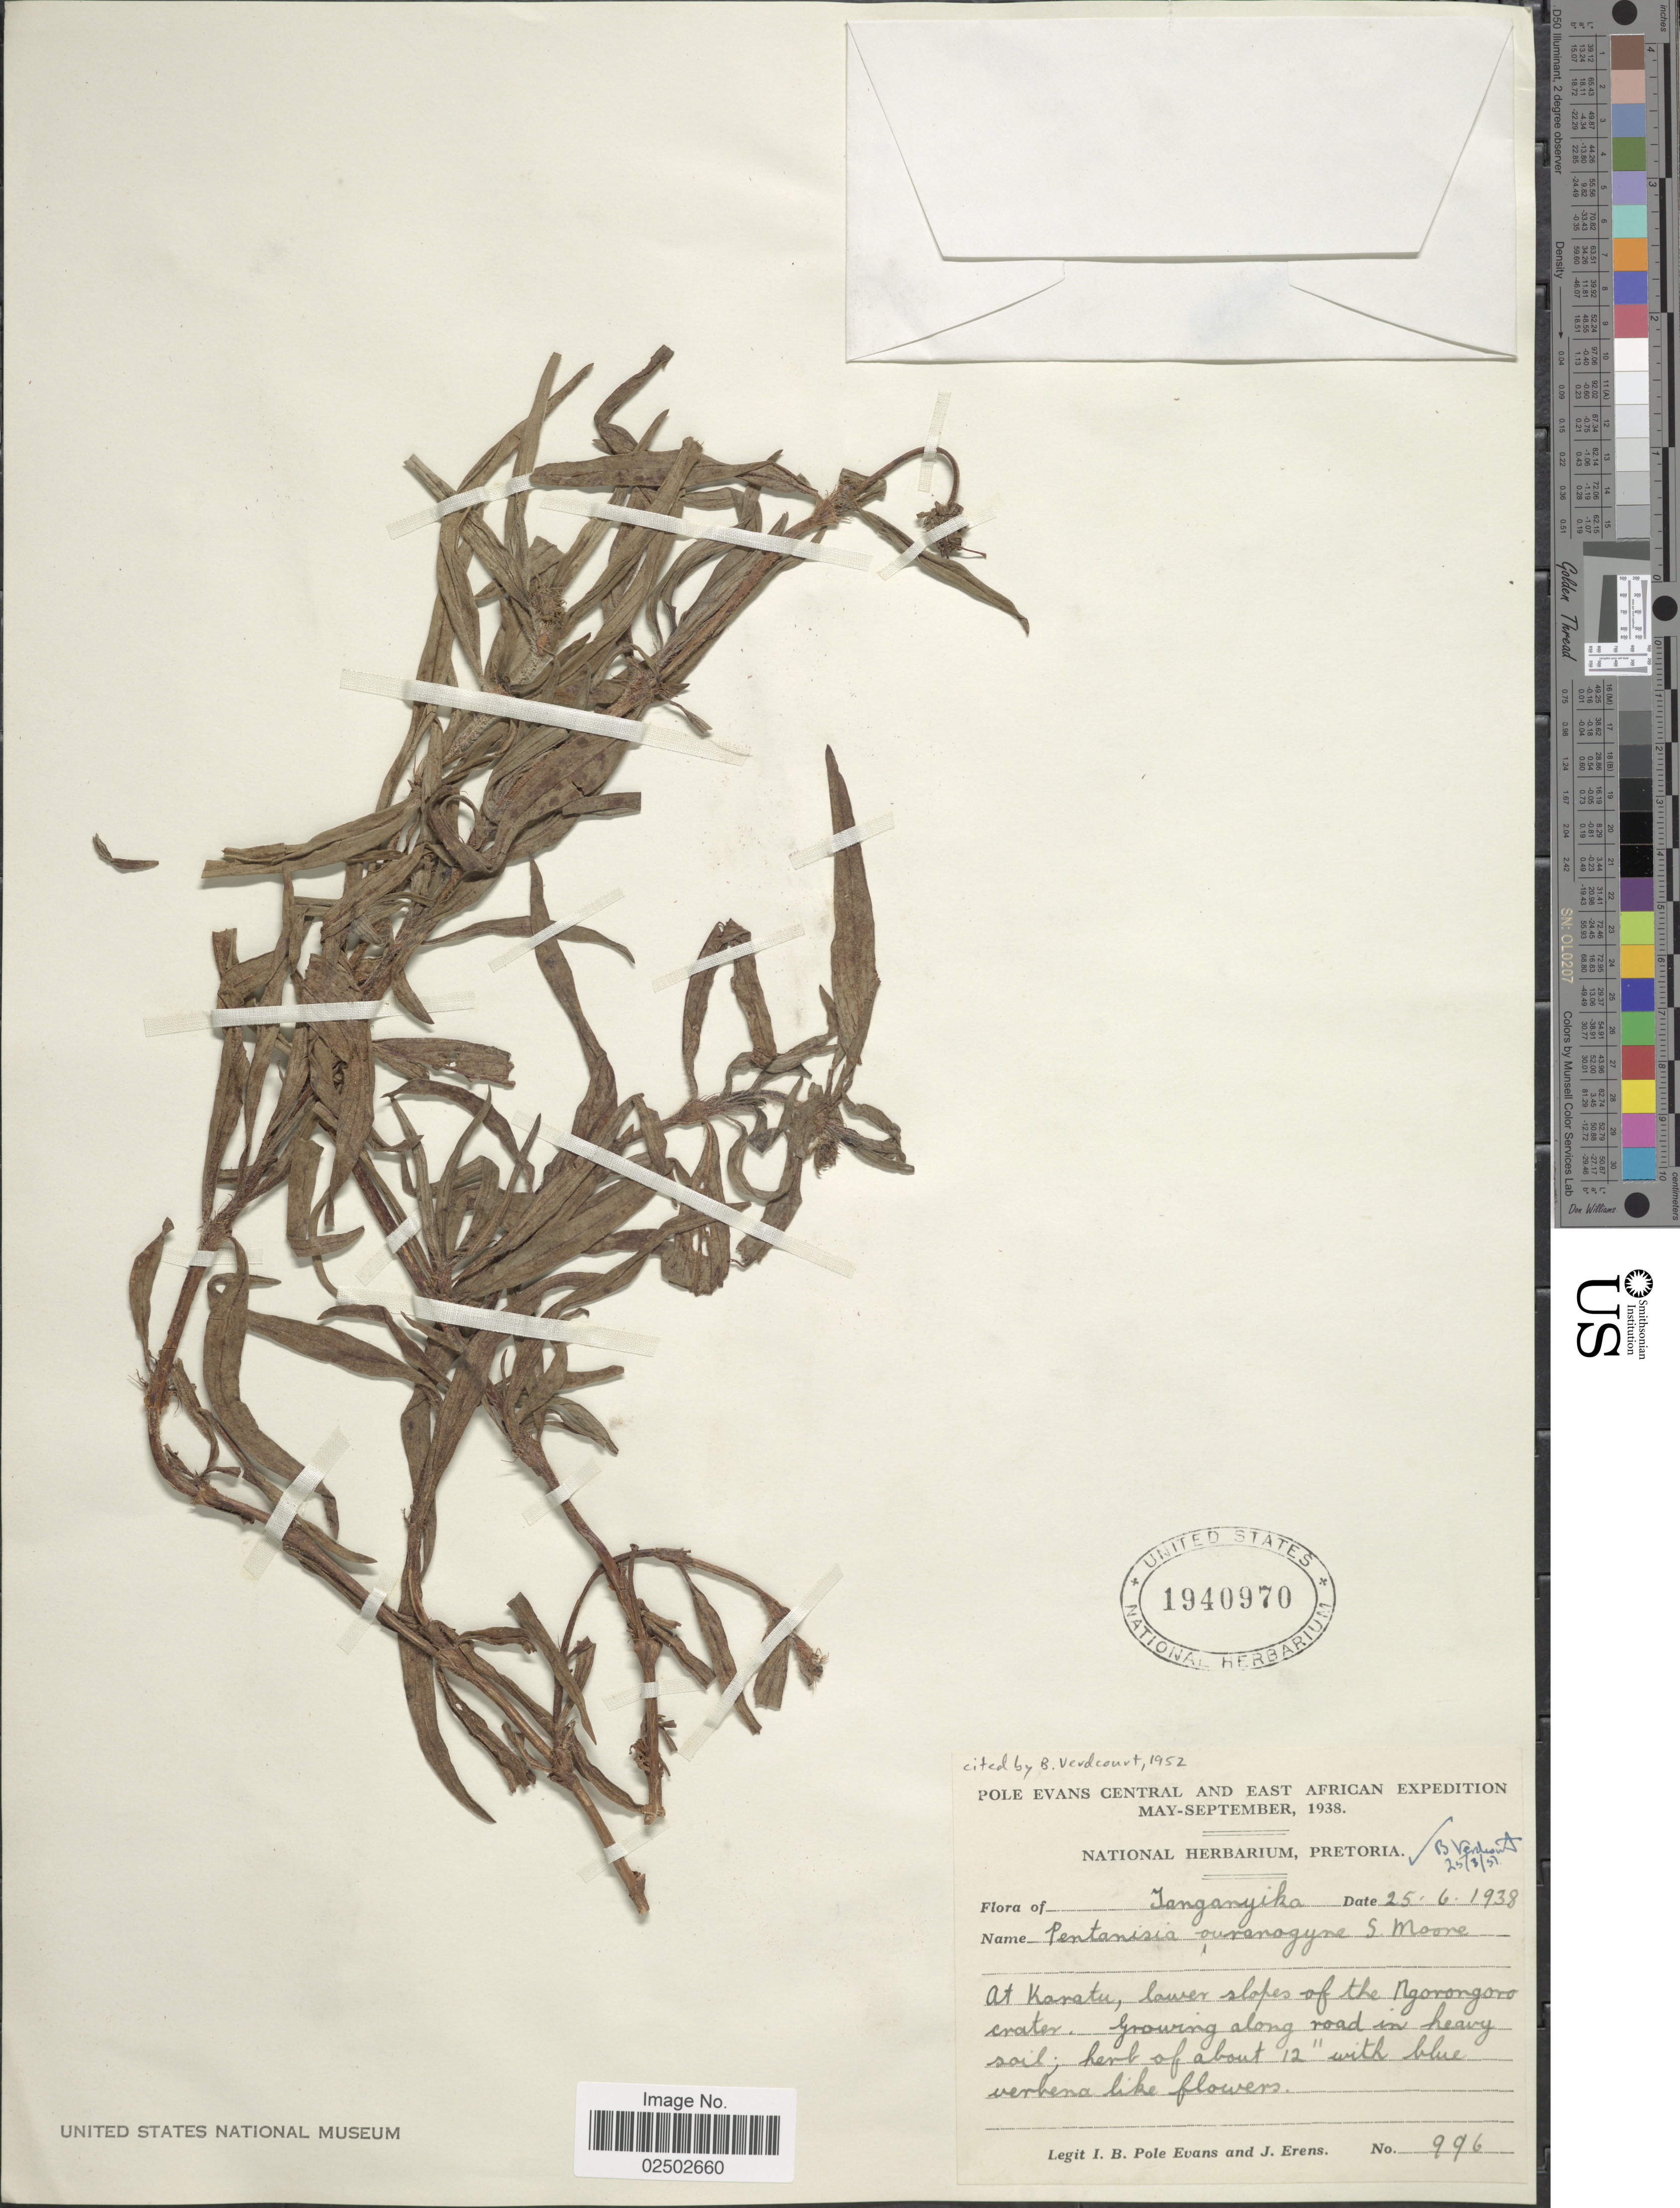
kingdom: Plantae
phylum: Tracheophyta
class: Magnoliopsida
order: Gentianales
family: Rubiaceae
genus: Pentanisia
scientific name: Pentanisia ouranogyne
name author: S. Moore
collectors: I. B. Pole-Evans & J. Erens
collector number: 996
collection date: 1938-06-25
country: Tanzania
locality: Tanganyika. At Karatu, lower slopes of the Ngororgoro crater. Central and East African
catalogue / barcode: US 1940970